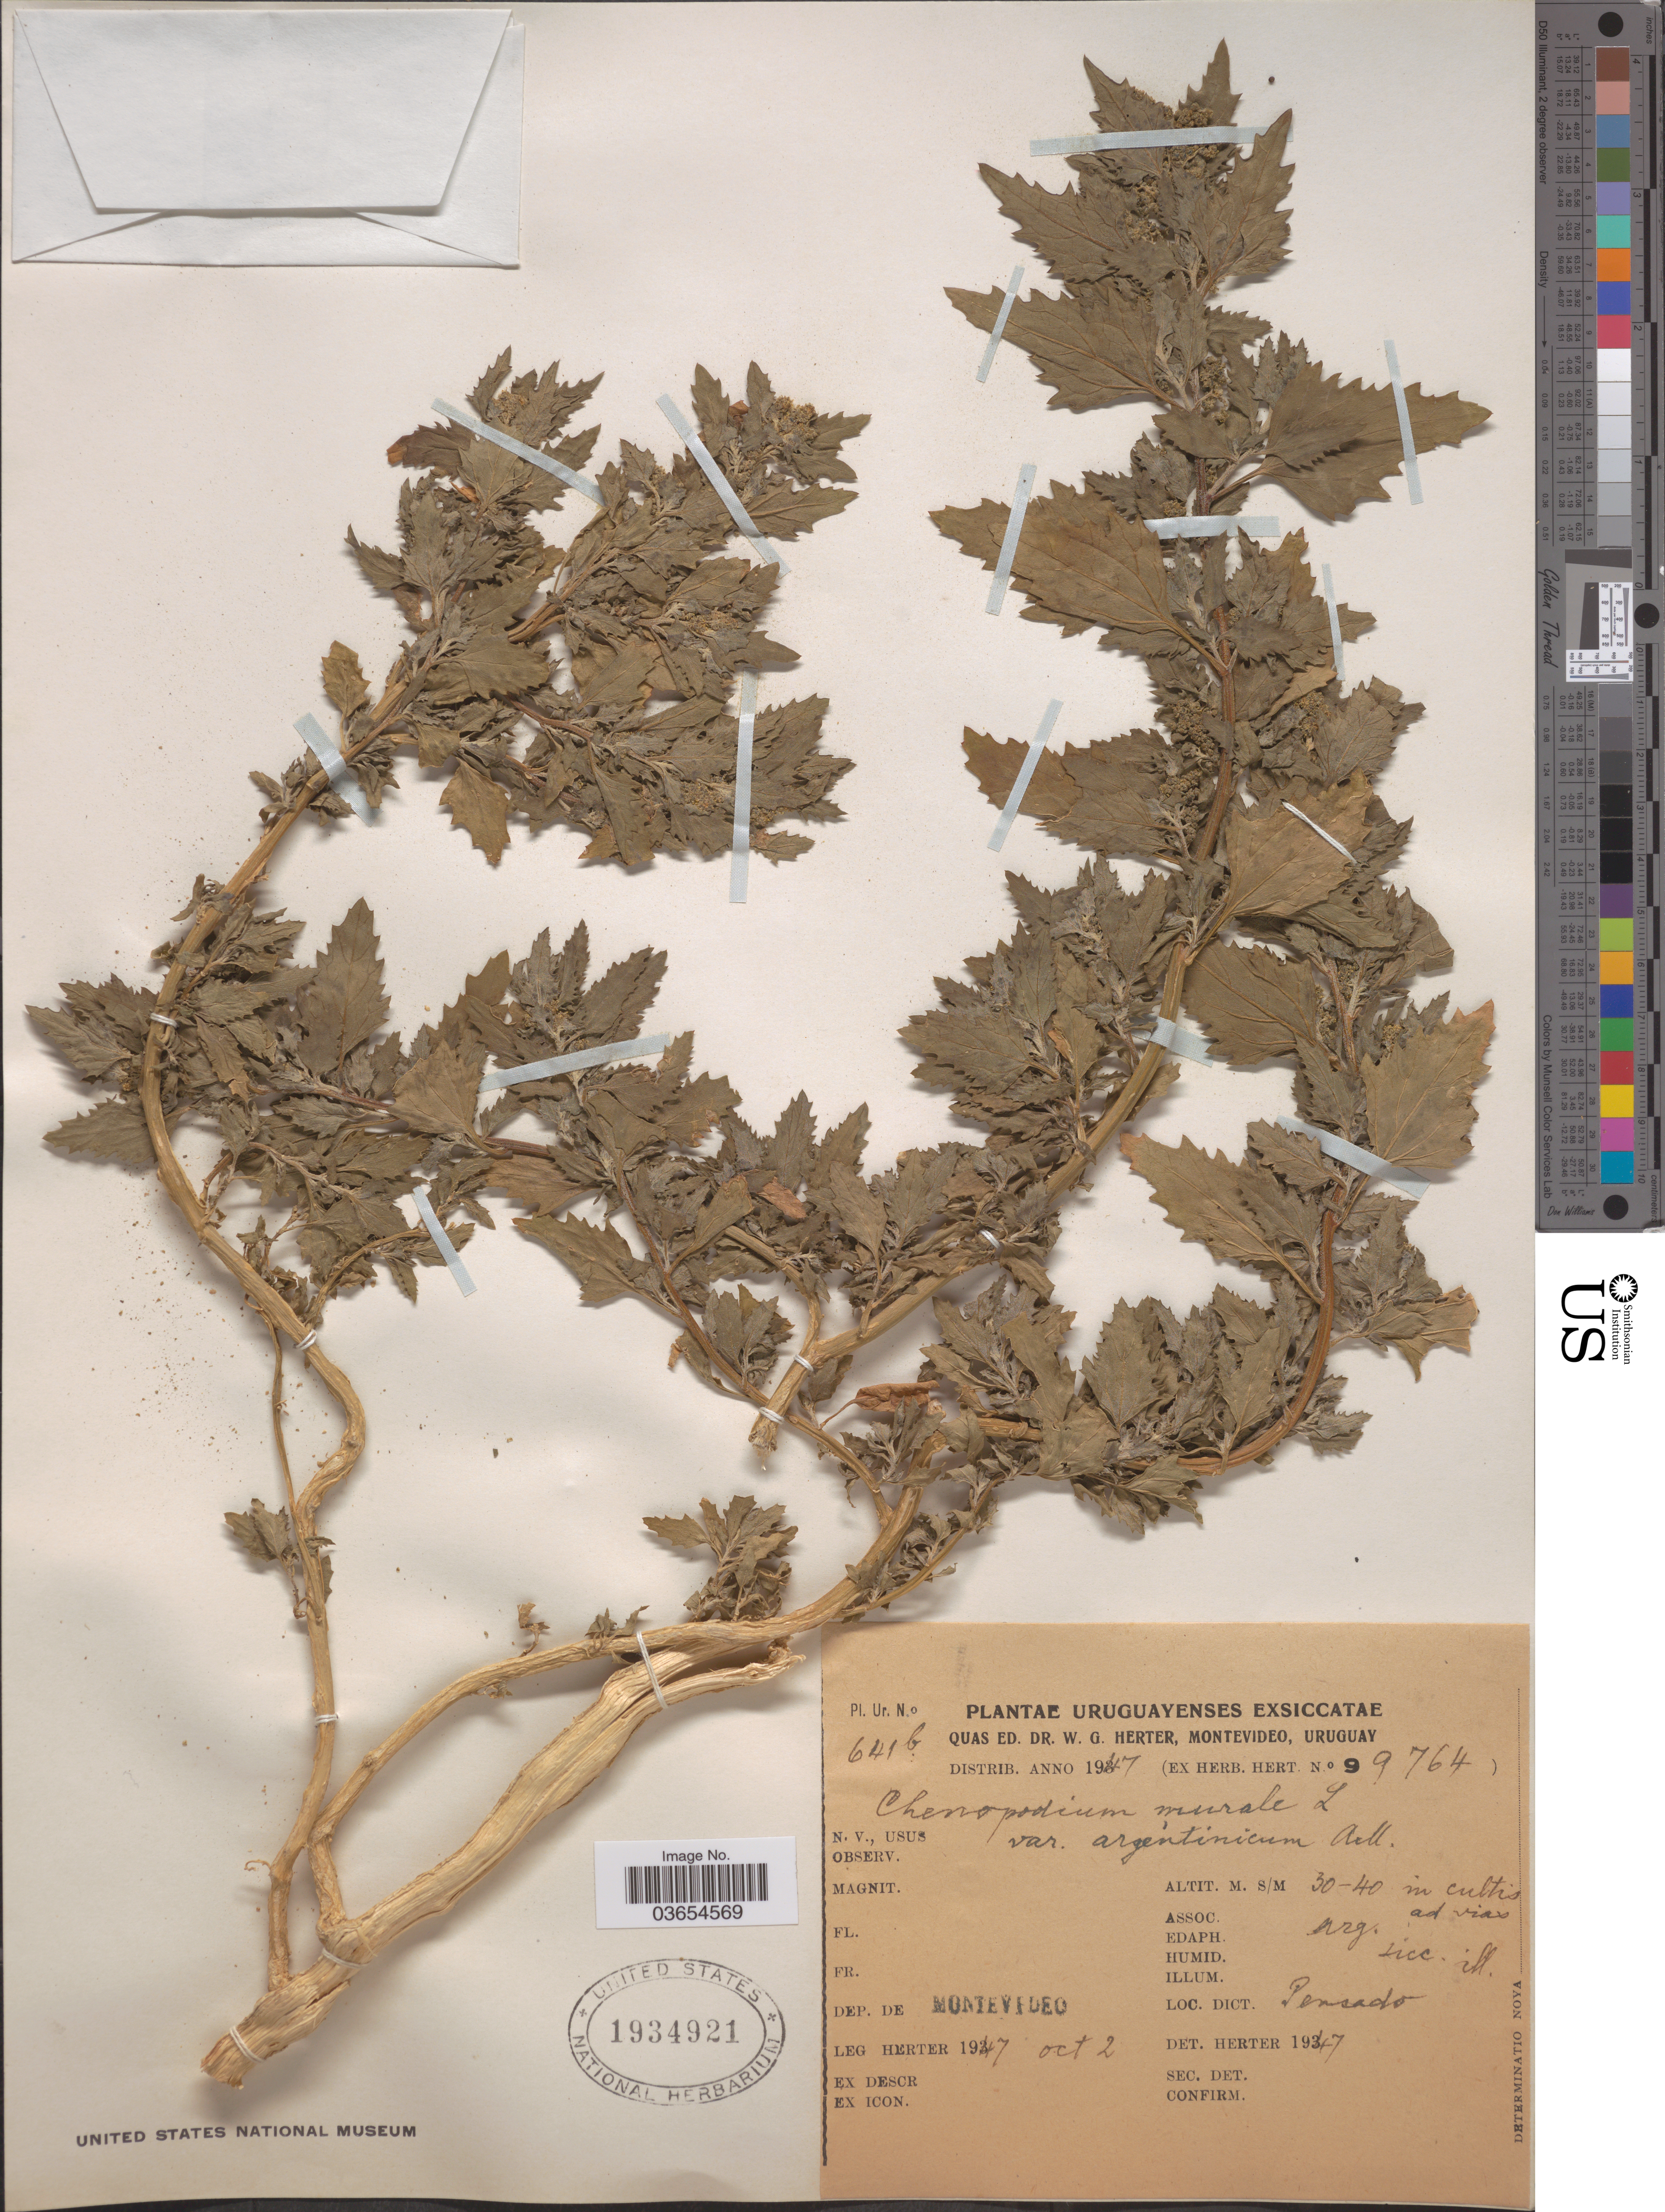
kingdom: Plantae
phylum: Tracheophyta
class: Magnoliopsida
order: Caryophyllales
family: Amaranthaceae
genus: Chenopodium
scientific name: Chenopodium murale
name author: L.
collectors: W. G. Herter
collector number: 641b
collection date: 1947-10-02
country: Uruguay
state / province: Montevideo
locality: Dep. de Montevideo. Pensado.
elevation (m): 30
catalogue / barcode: US 1934921